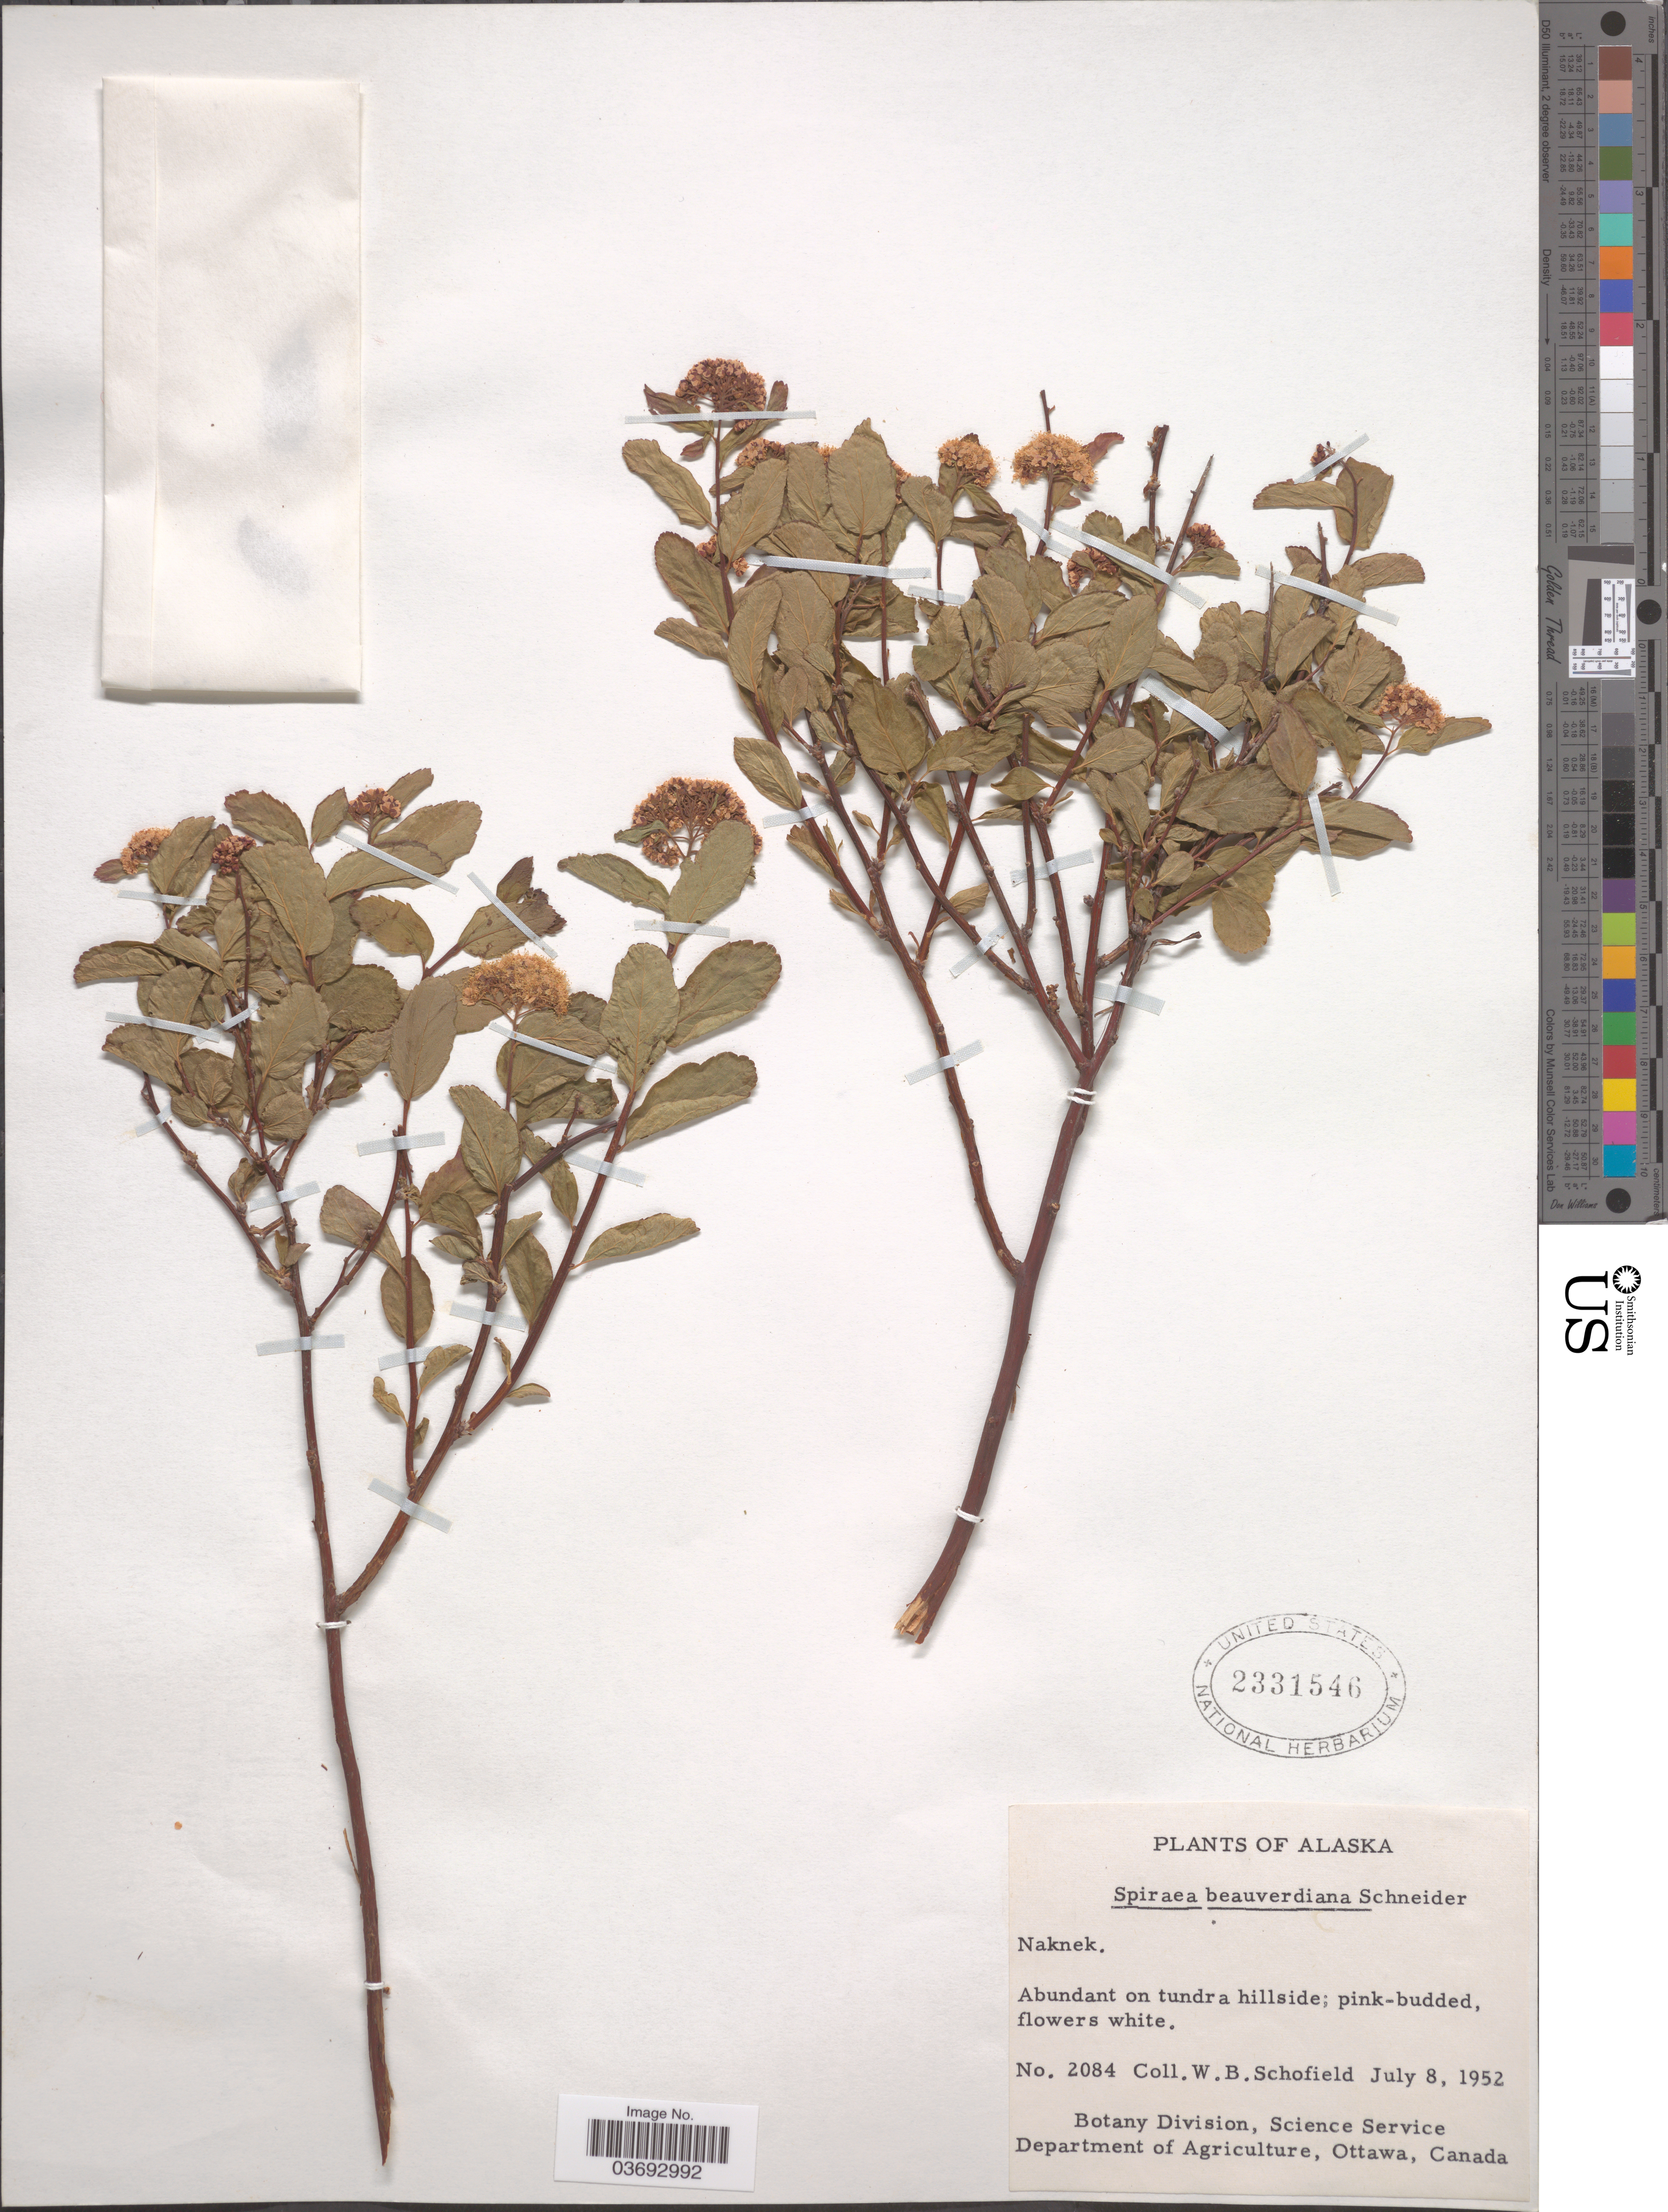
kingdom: Plantae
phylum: Tracheophyta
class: Magnoliopsida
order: Rosales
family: Rosaceae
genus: Spiraea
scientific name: Spiraea stevenii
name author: (C.K. Schneid.) Rydb.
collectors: W. Schofield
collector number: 2084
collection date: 1952-07-08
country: United States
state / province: Alaska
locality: Naknek. On tundra hillside.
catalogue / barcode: US 2331546